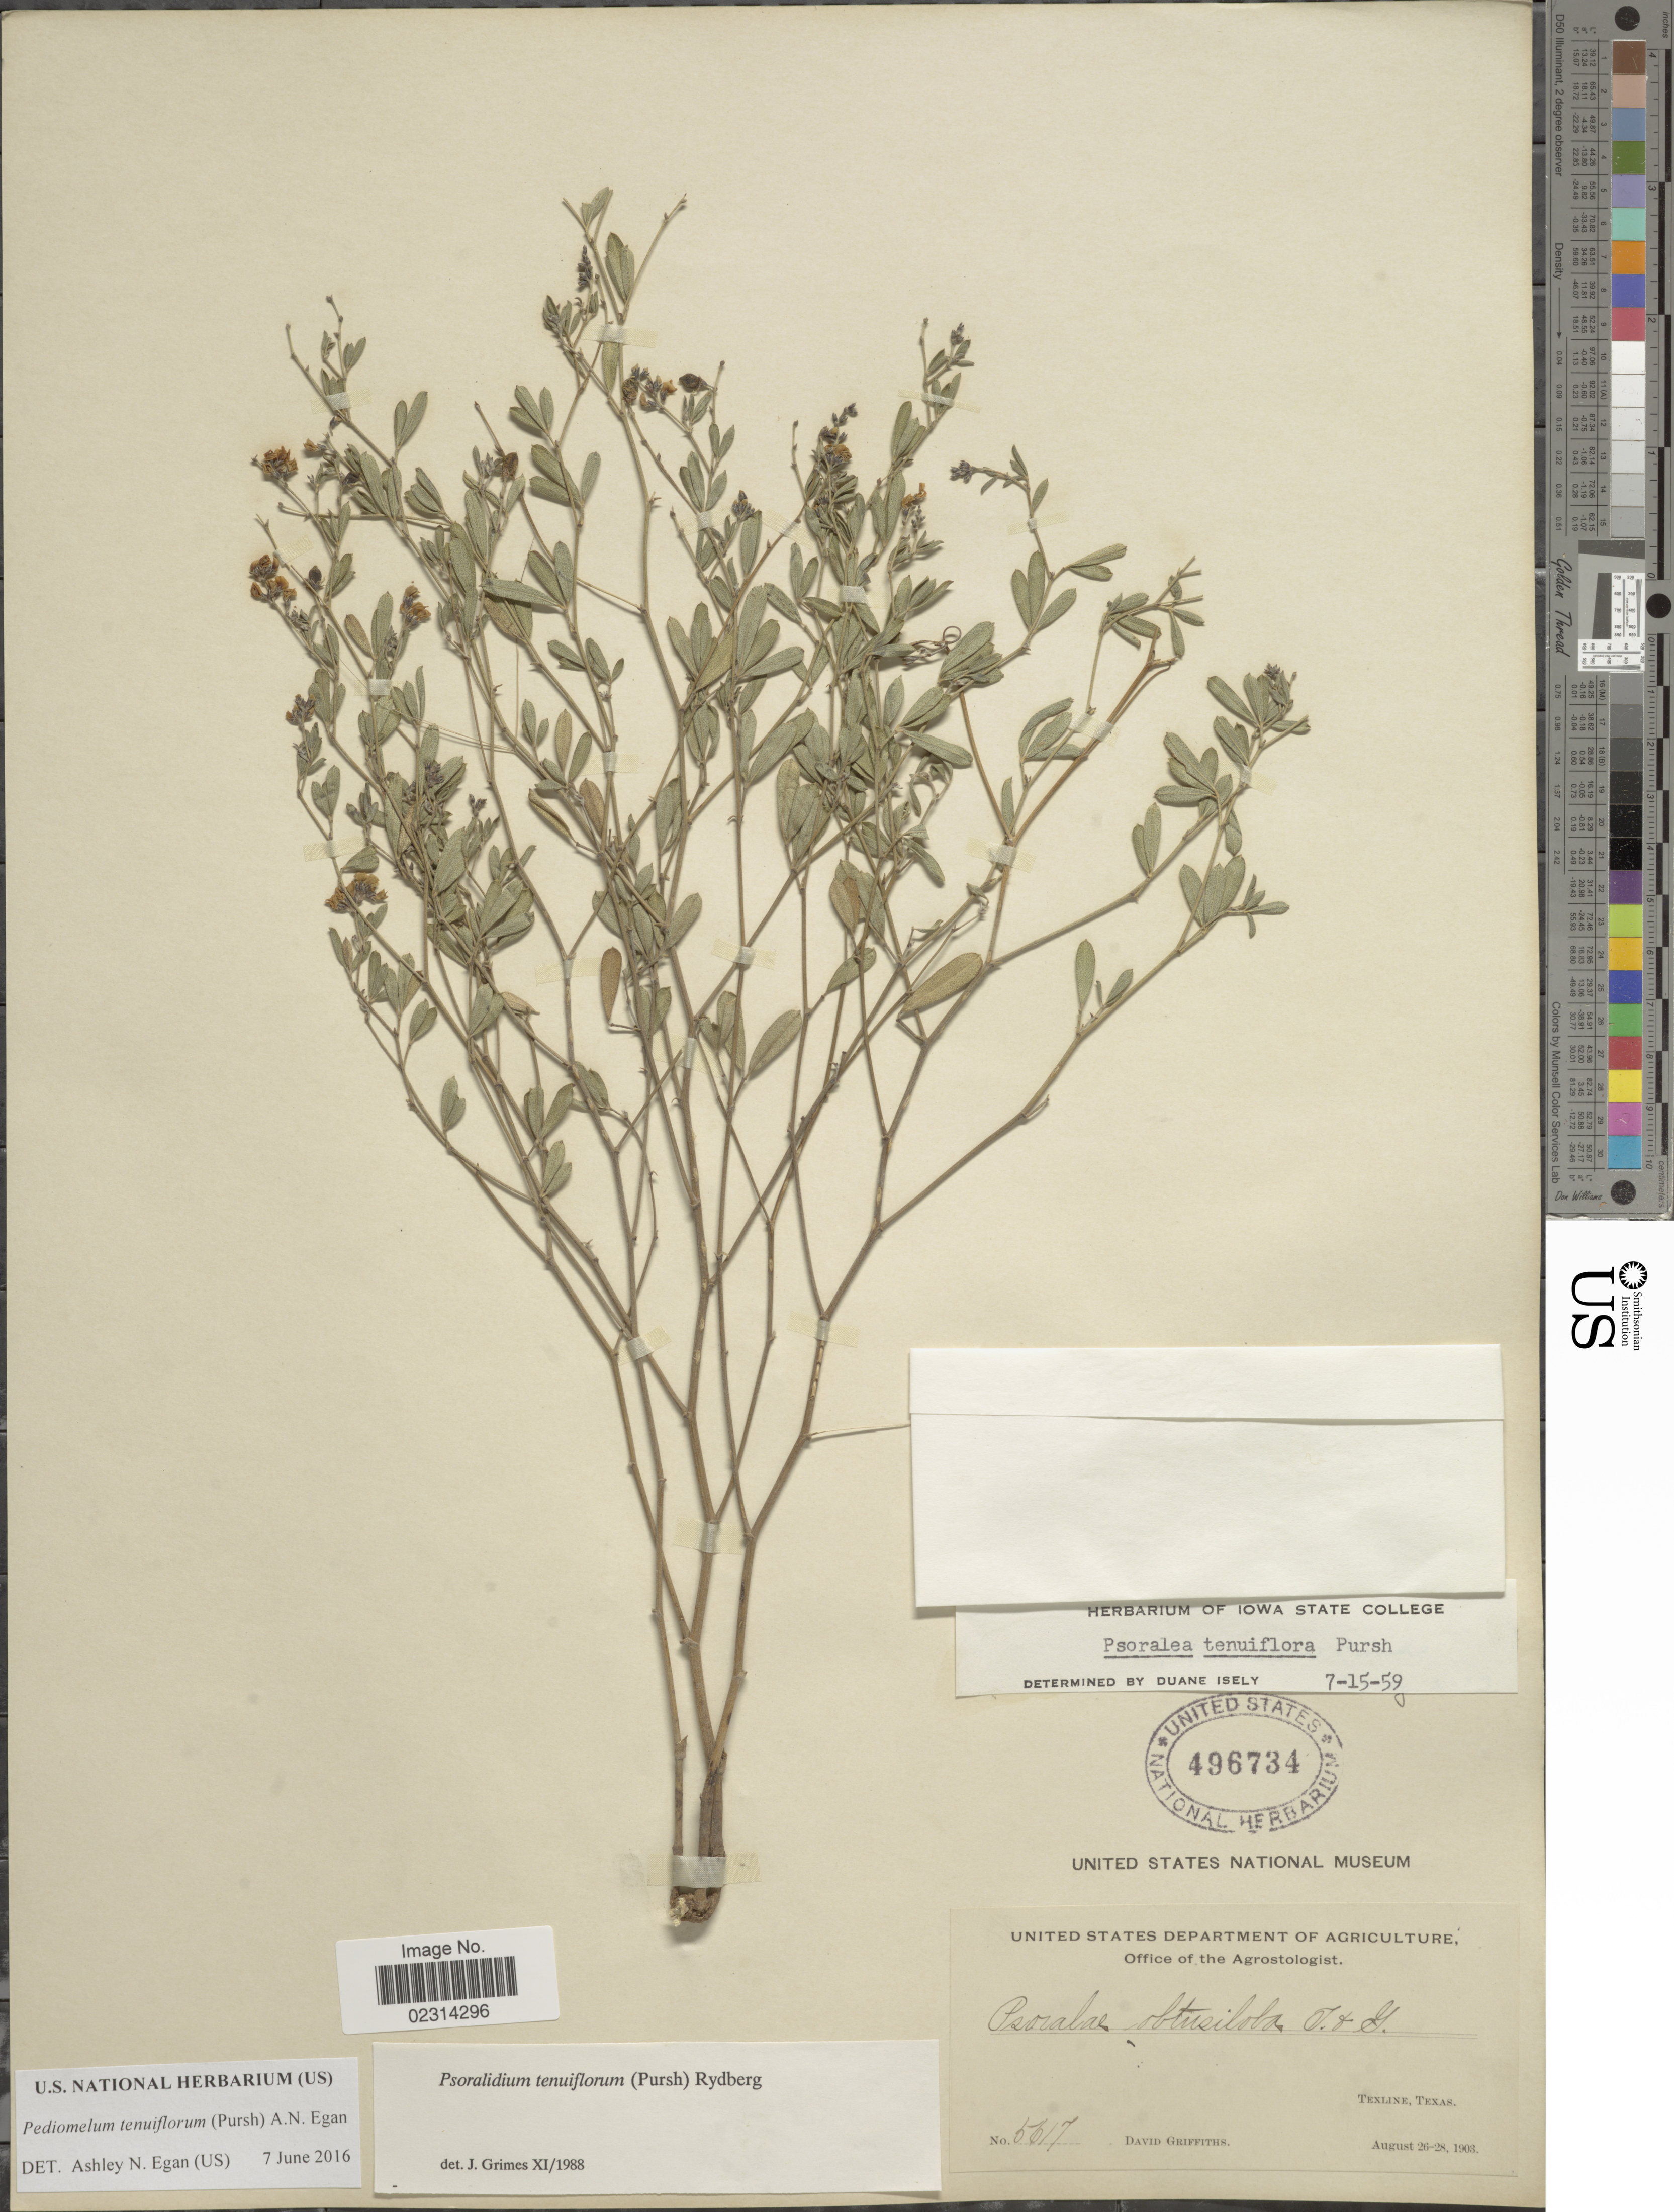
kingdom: Plantae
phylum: Tracheophyta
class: Magnoliopsida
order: Fabales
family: Fabaceae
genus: Psoralidium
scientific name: Psoralidium tenuiflorum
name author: (Pursh) Rydb.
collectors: D. Griffiths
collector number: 5617*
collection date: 1903-08-26/1903-08-28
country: United States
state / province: Texas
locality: Texline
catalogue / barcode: US 496734